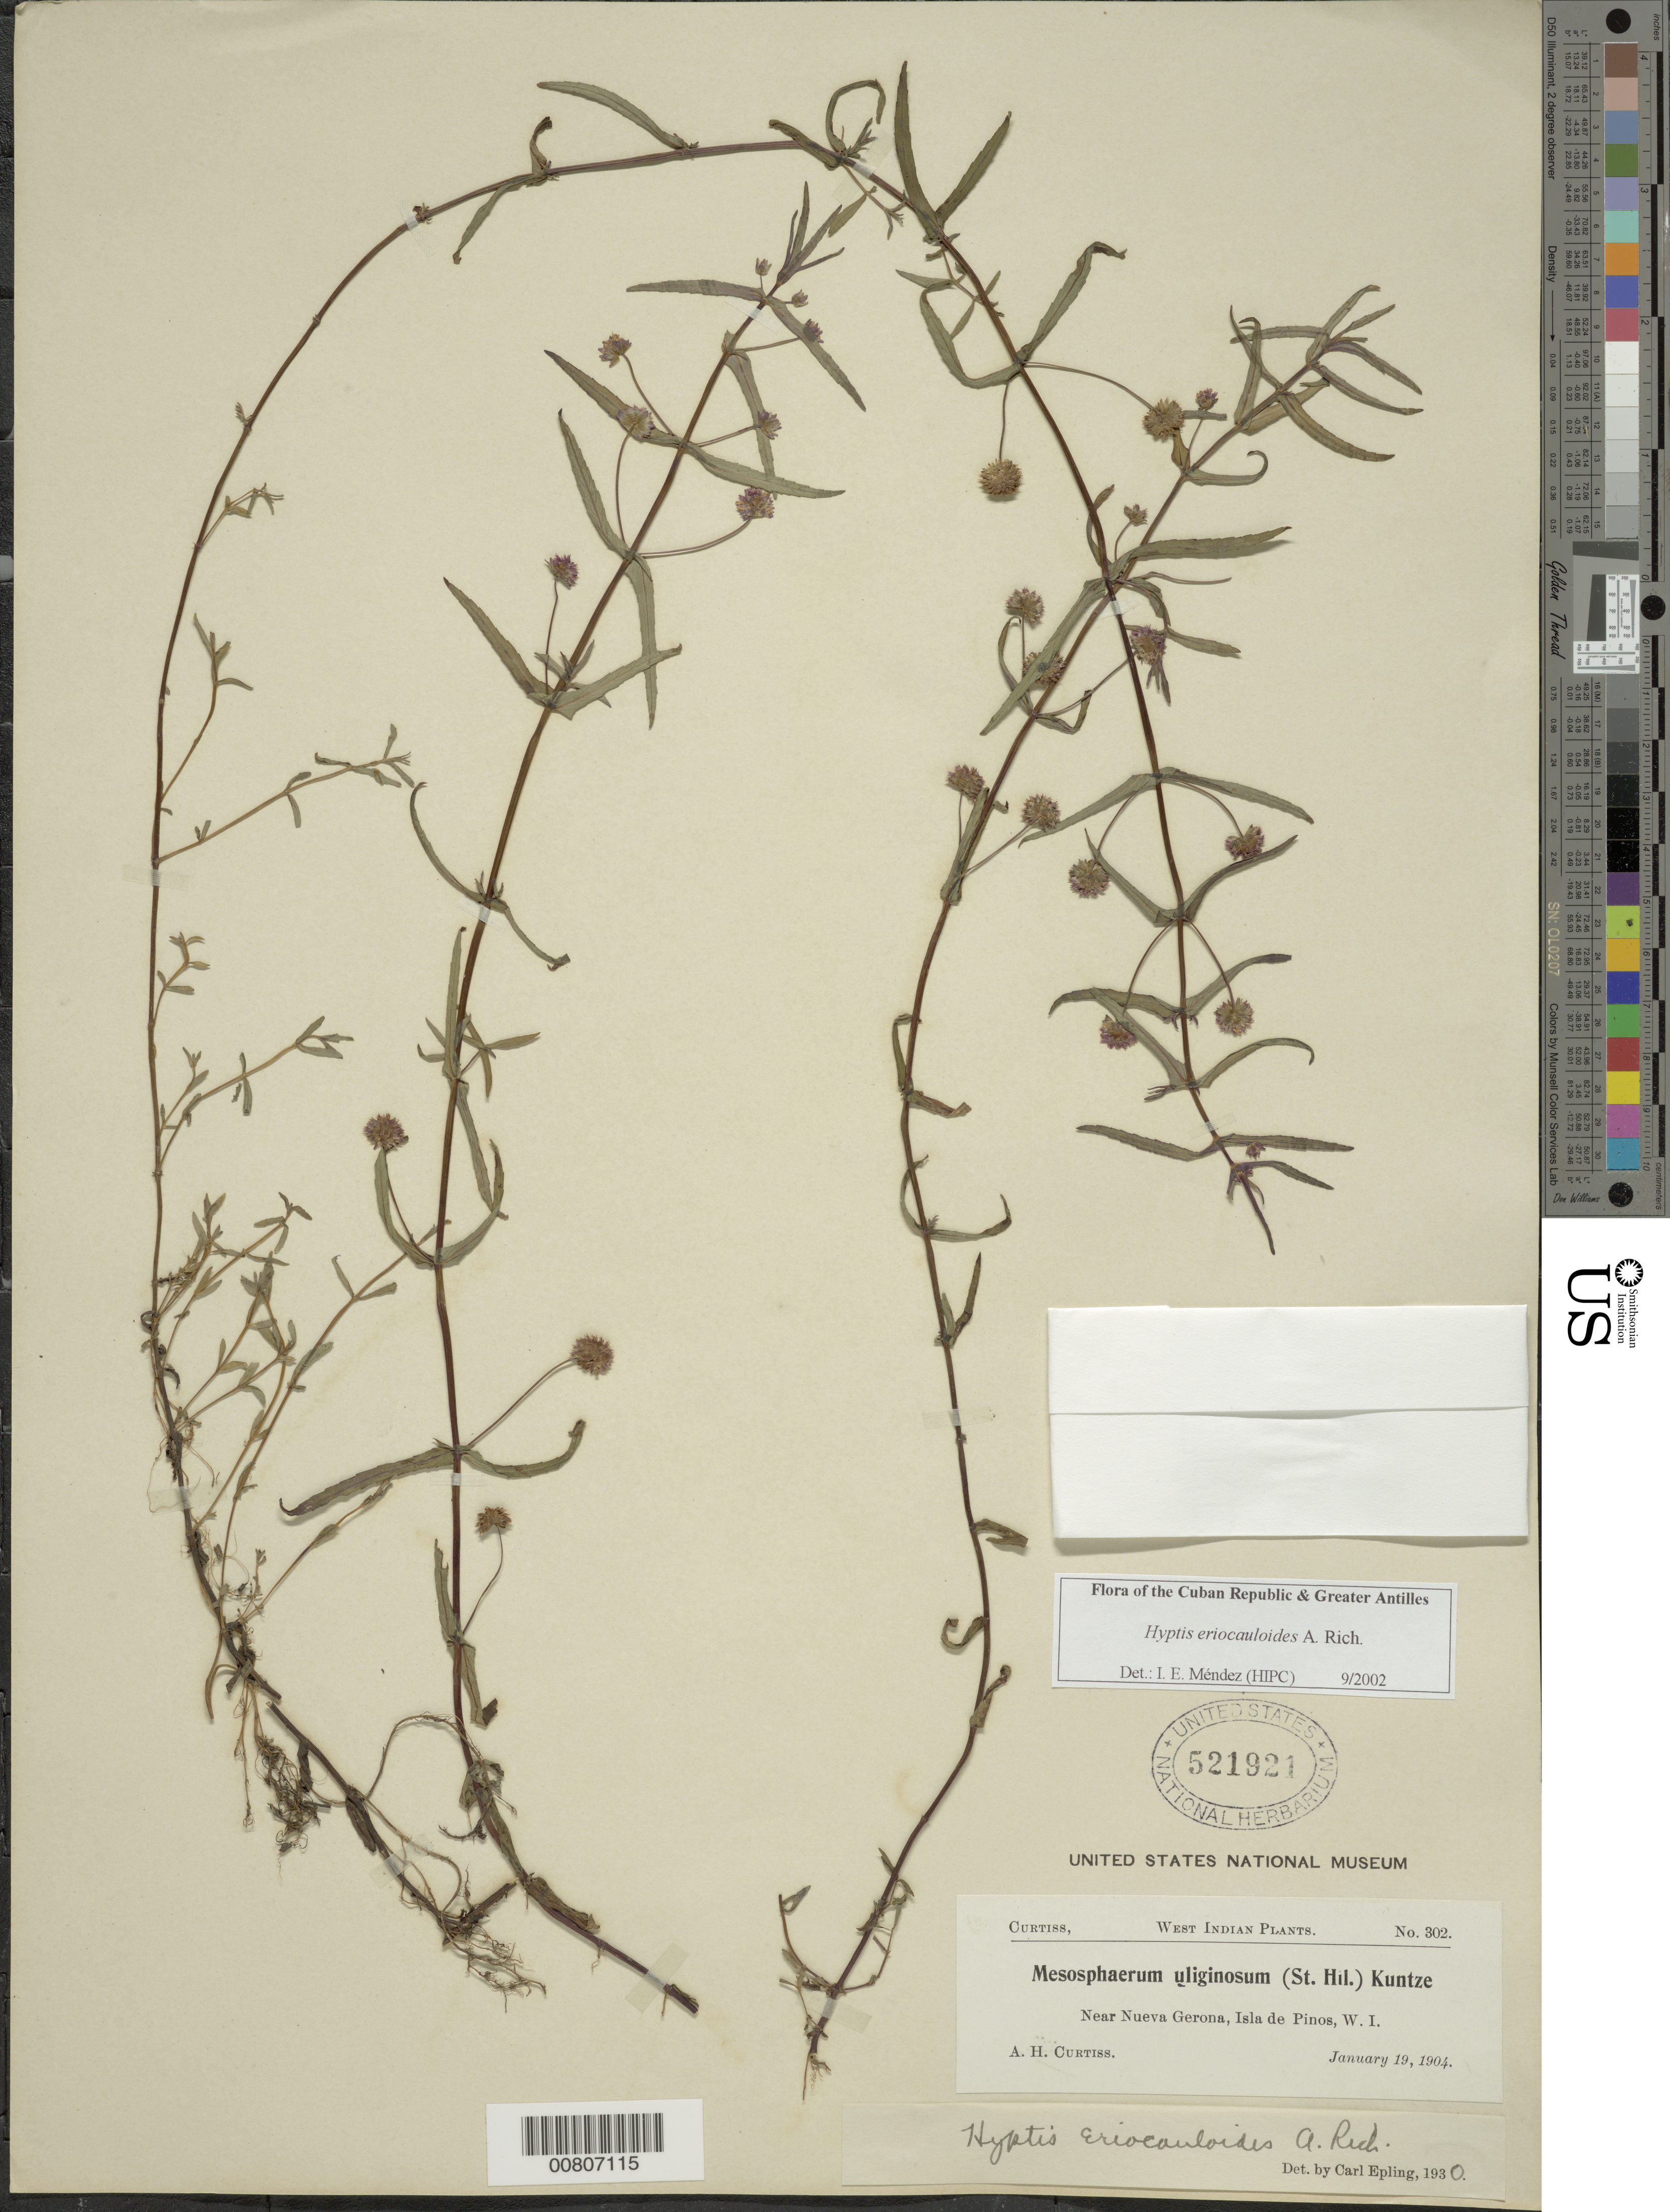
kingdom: Plantae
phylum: Tracheophyta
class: Magnoliopsida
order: Lamiales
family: Lamiaceae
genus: Hyptis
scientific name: Hyptis eriocauloides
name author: A. Rich.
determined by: Méndez, Isidro E., (HIPC)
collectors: A. H. Curtiss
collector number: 302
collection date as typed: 19 Jan 1904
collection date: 1904-01-19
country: Cuba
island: Isla de la Juventud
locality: Isla de Pinos, near Nueva Gerona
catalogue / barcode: US 521921